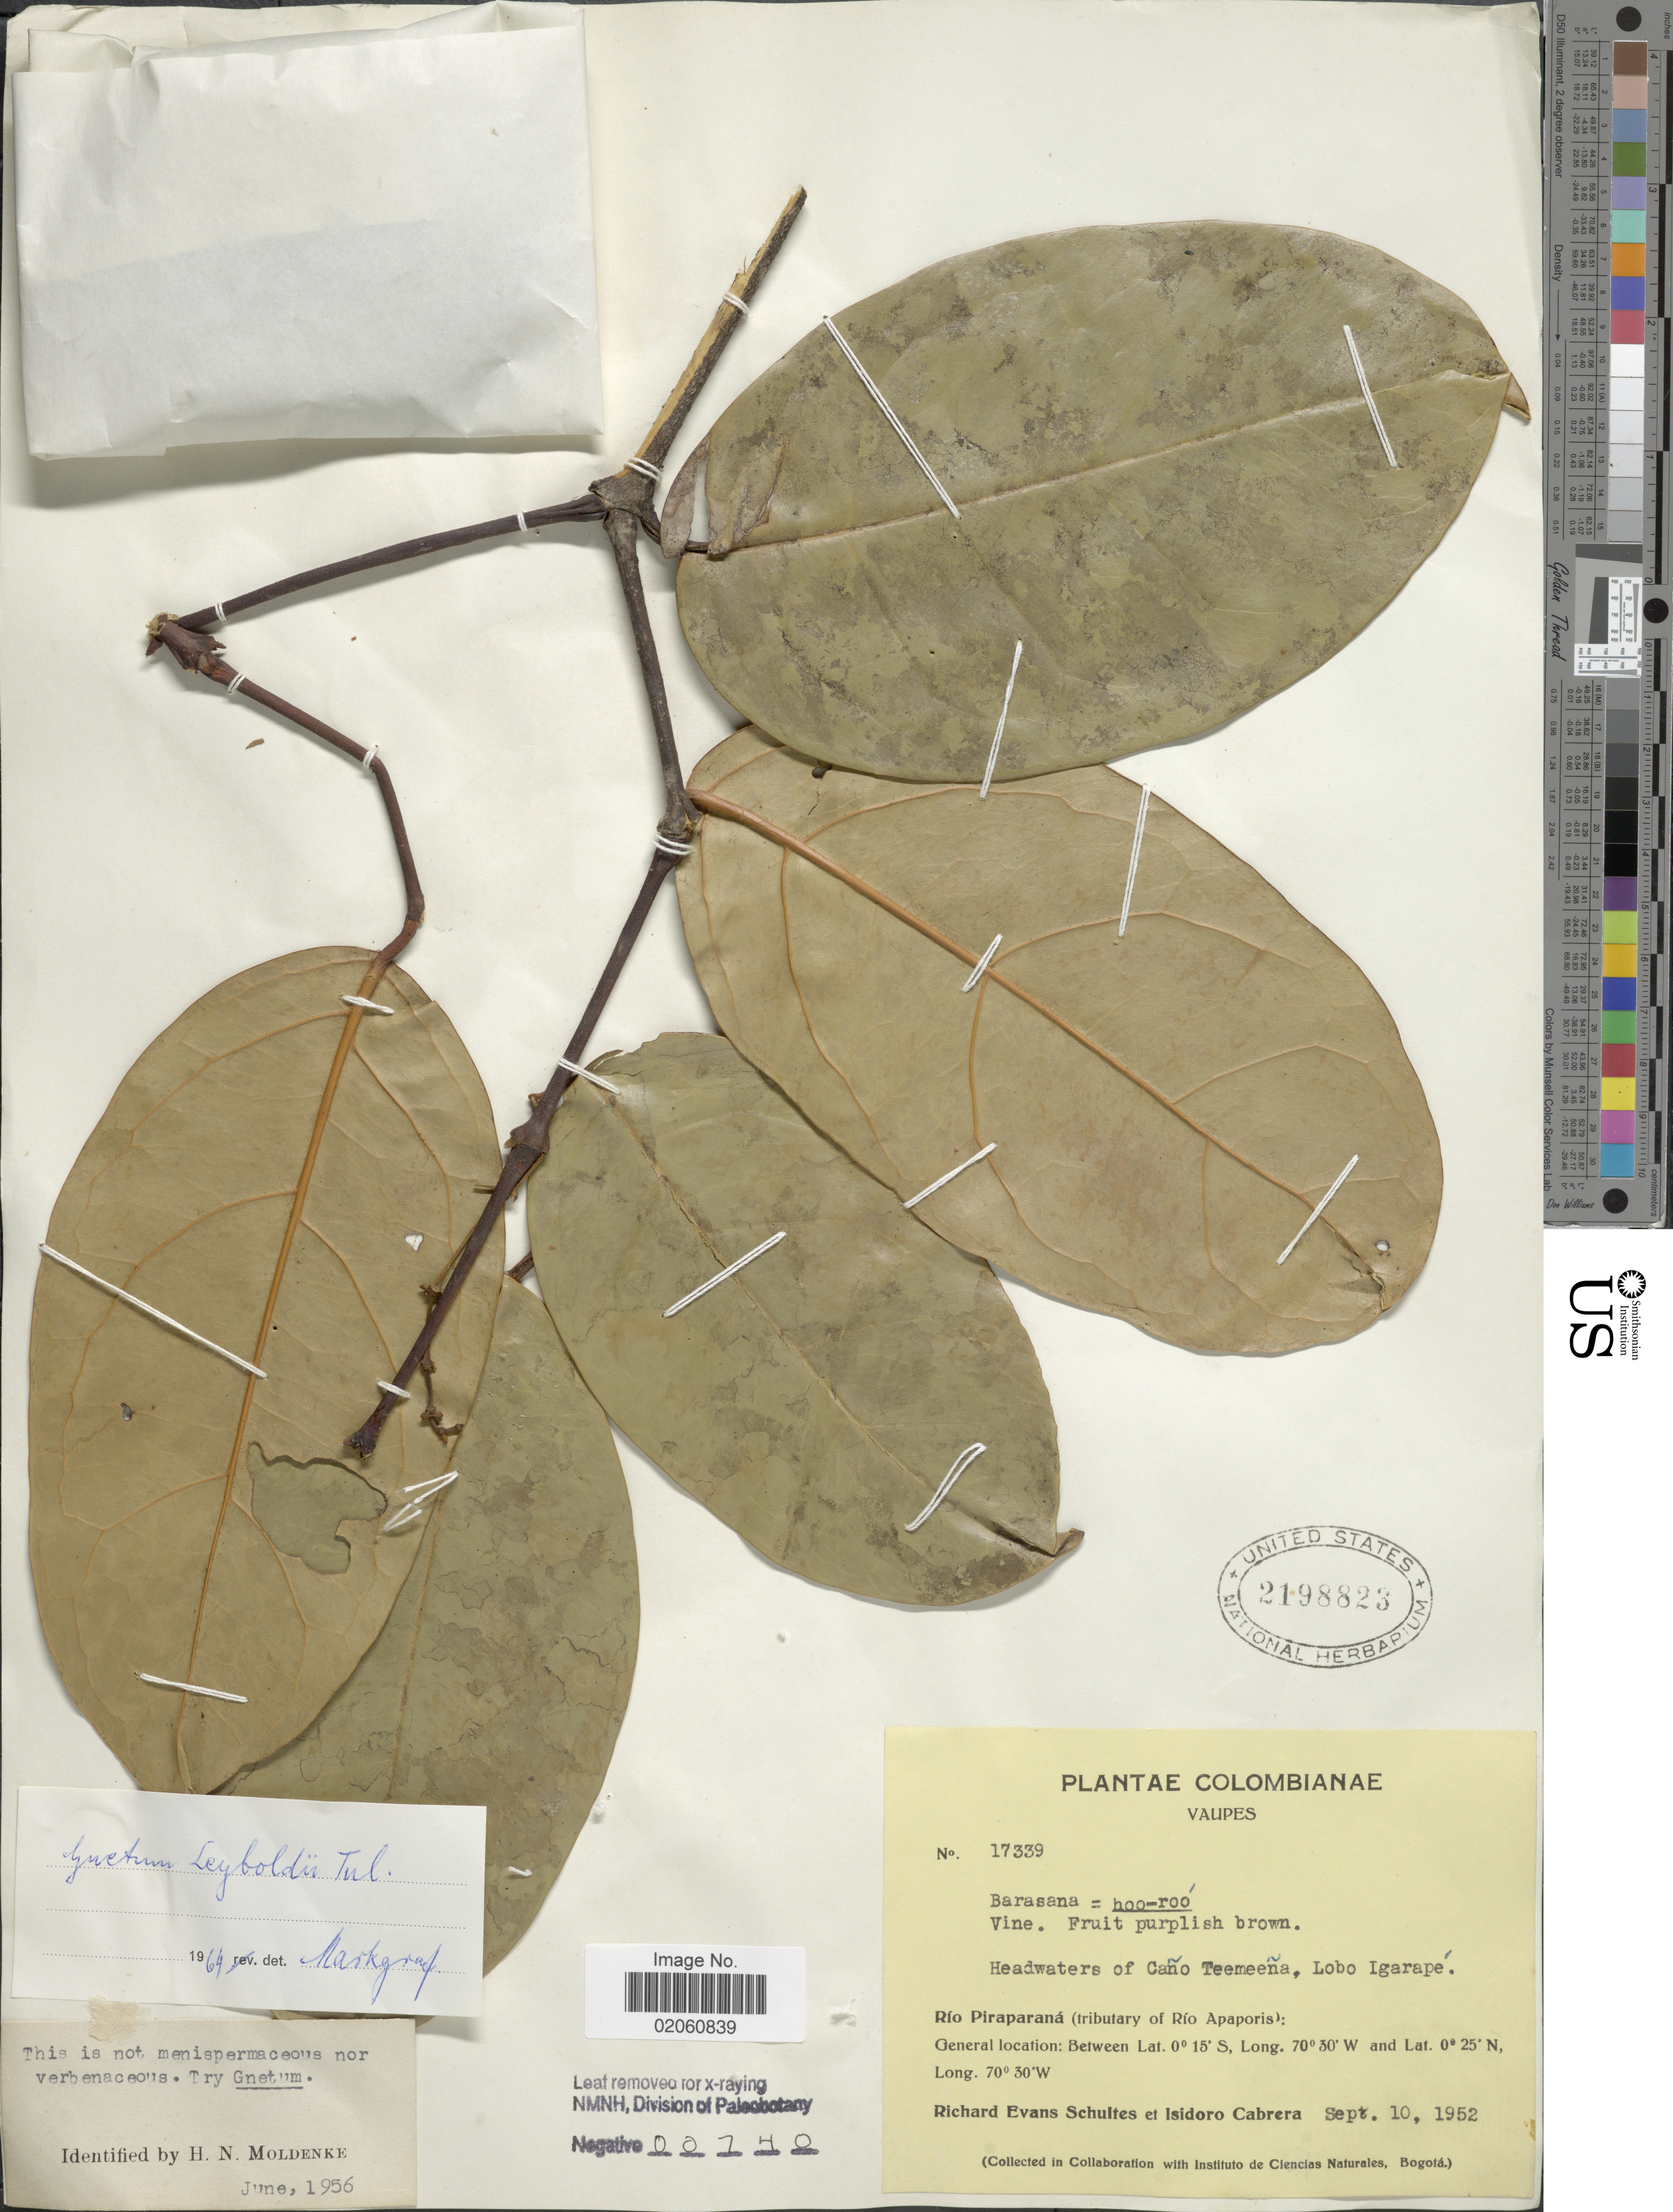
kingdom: Plantae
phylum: Tracheophyta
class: Gnetopsida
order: Gnetales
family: Gnetaceae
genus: Gnetum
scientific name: Gnetum leyboldii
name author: Tul.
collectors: R. E. Schultes & I. Cabrera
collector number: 17339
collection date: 1952-09-10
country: Colombia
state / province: Vaupés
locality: Headwaters of Caño Teemeeña, Lobo Igarapé, Río Piraparaná (tribuatary of Río Apaporis)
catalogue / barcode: US 2198823